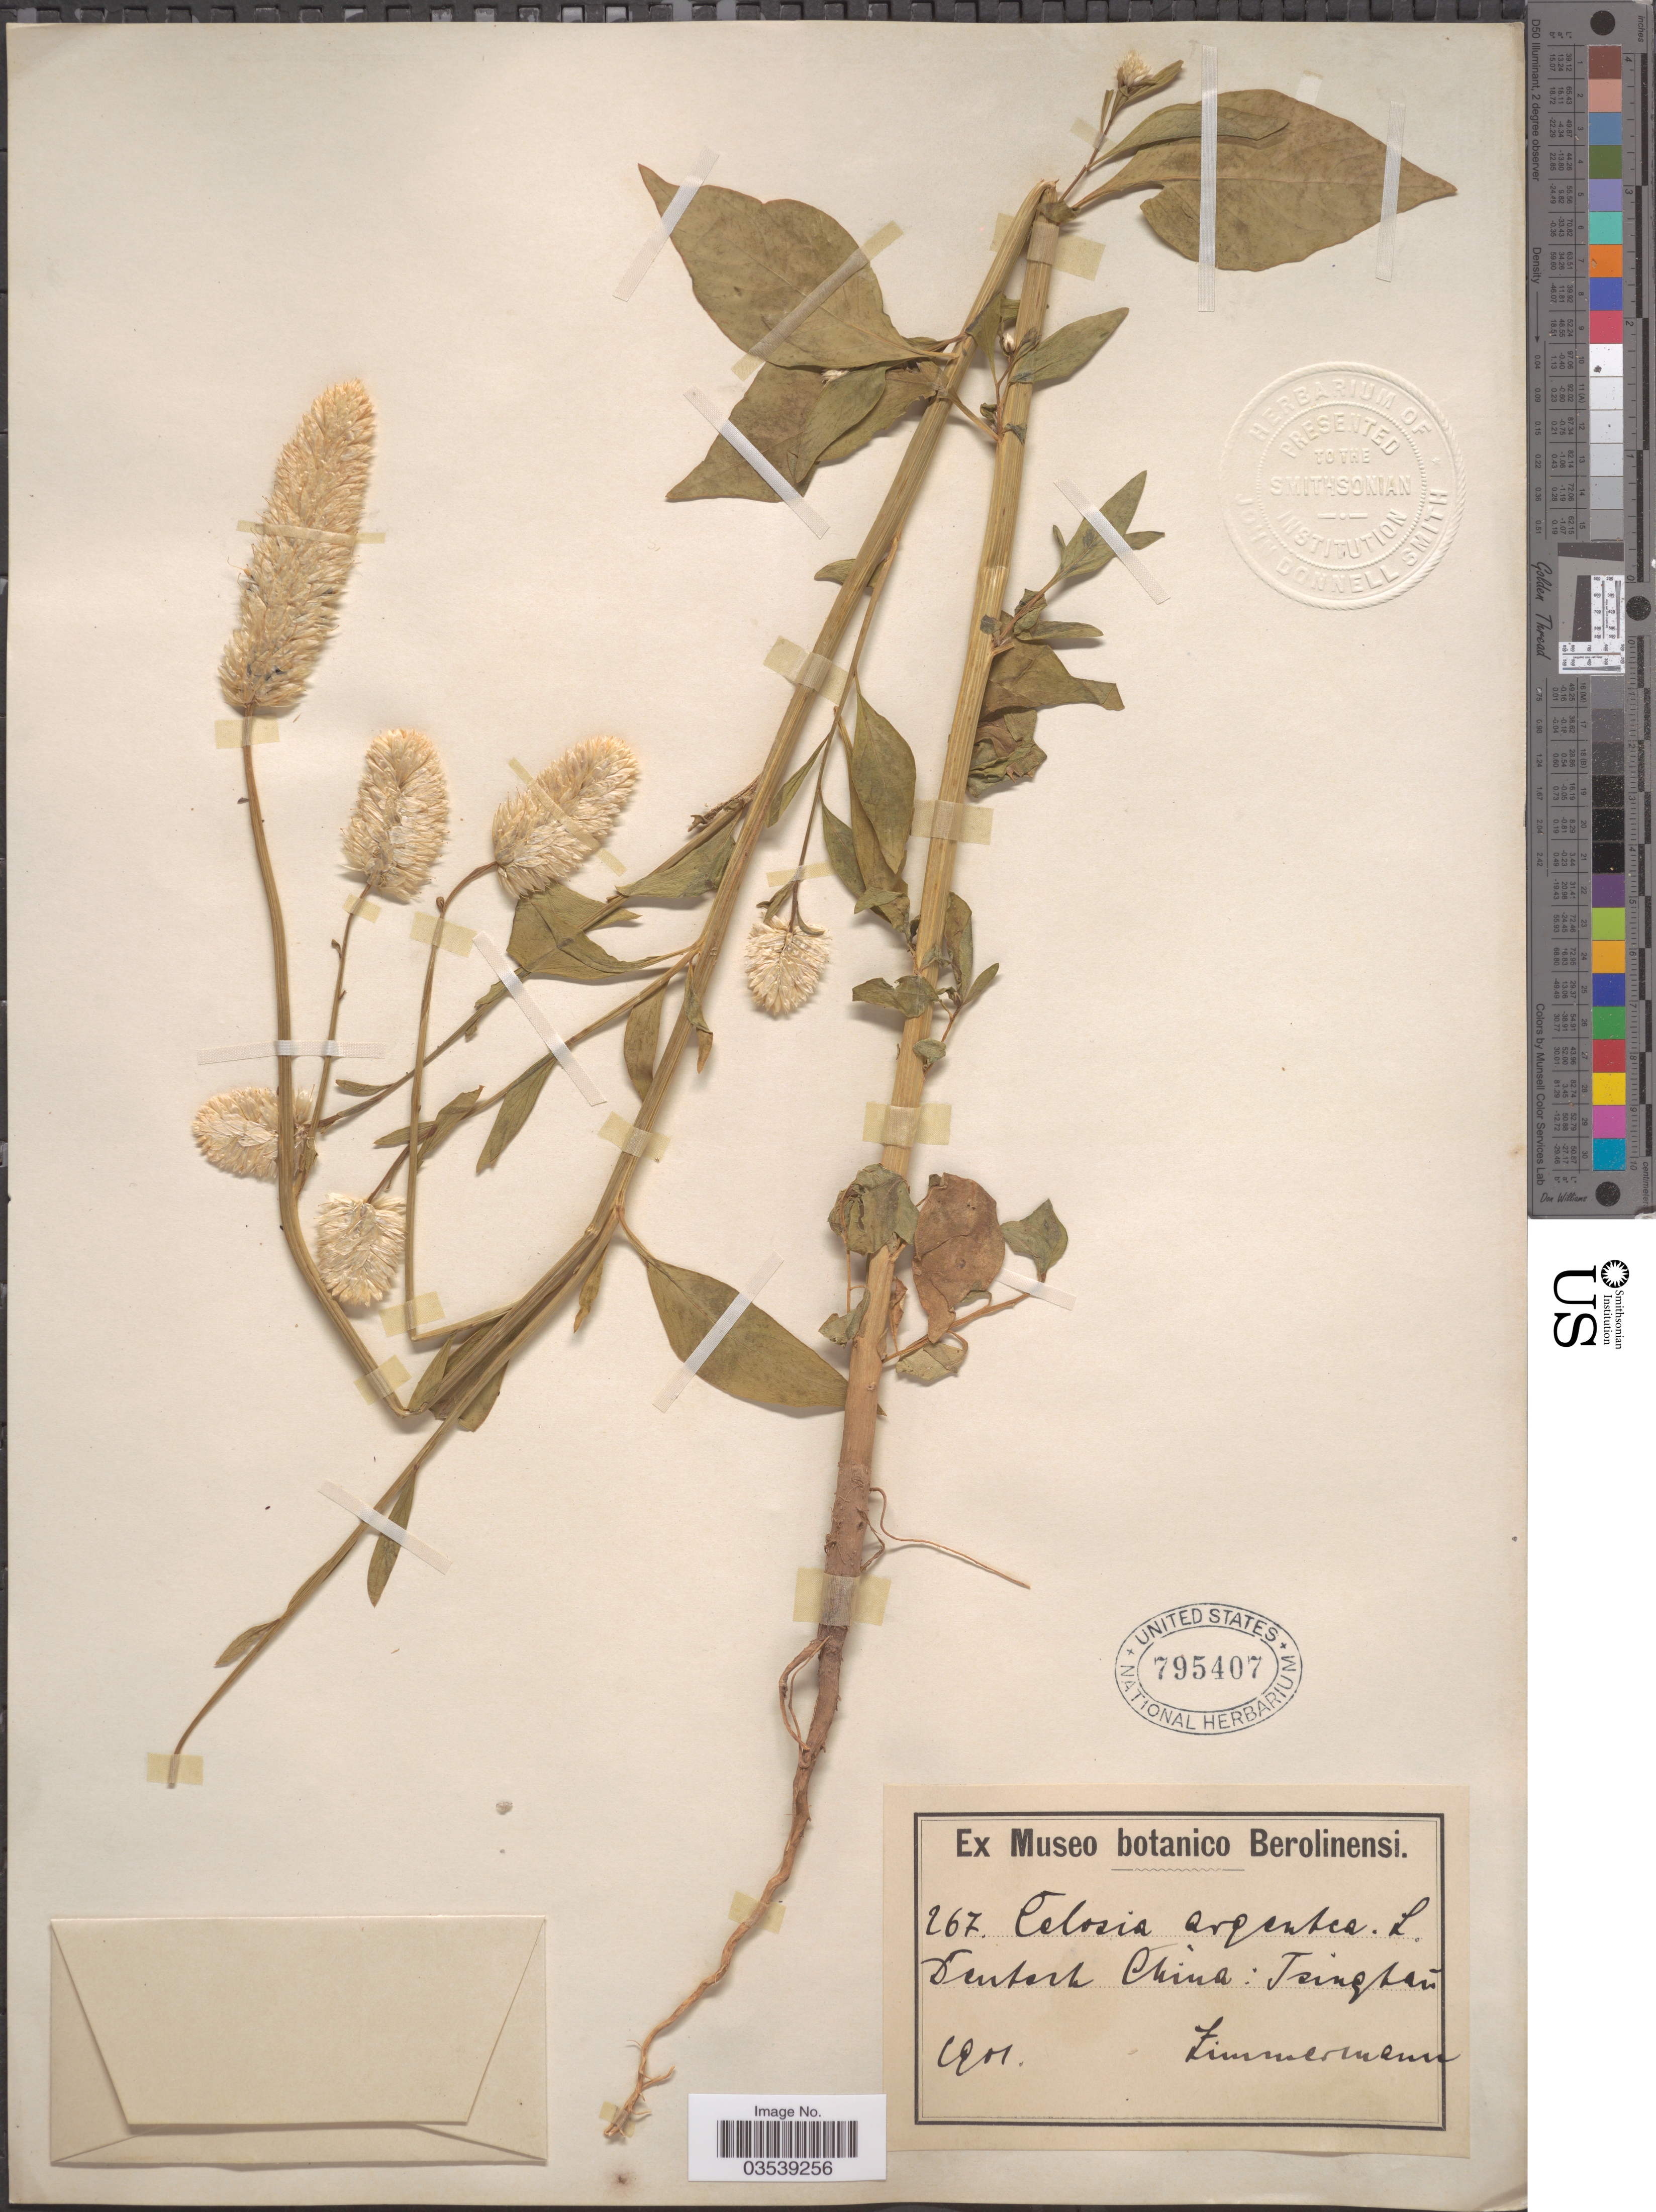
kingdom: Plantae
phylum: Tracheophyta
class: Magnoliopsida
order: Caryophyllales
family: Amaranthaceae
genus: Celosia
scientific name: Celosia argentea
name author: L.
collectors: -. Zimmermann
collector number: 267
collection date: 1901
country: China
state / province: Qinghai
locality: Deutsch China: Tsingtáu.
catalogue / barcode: US 795407